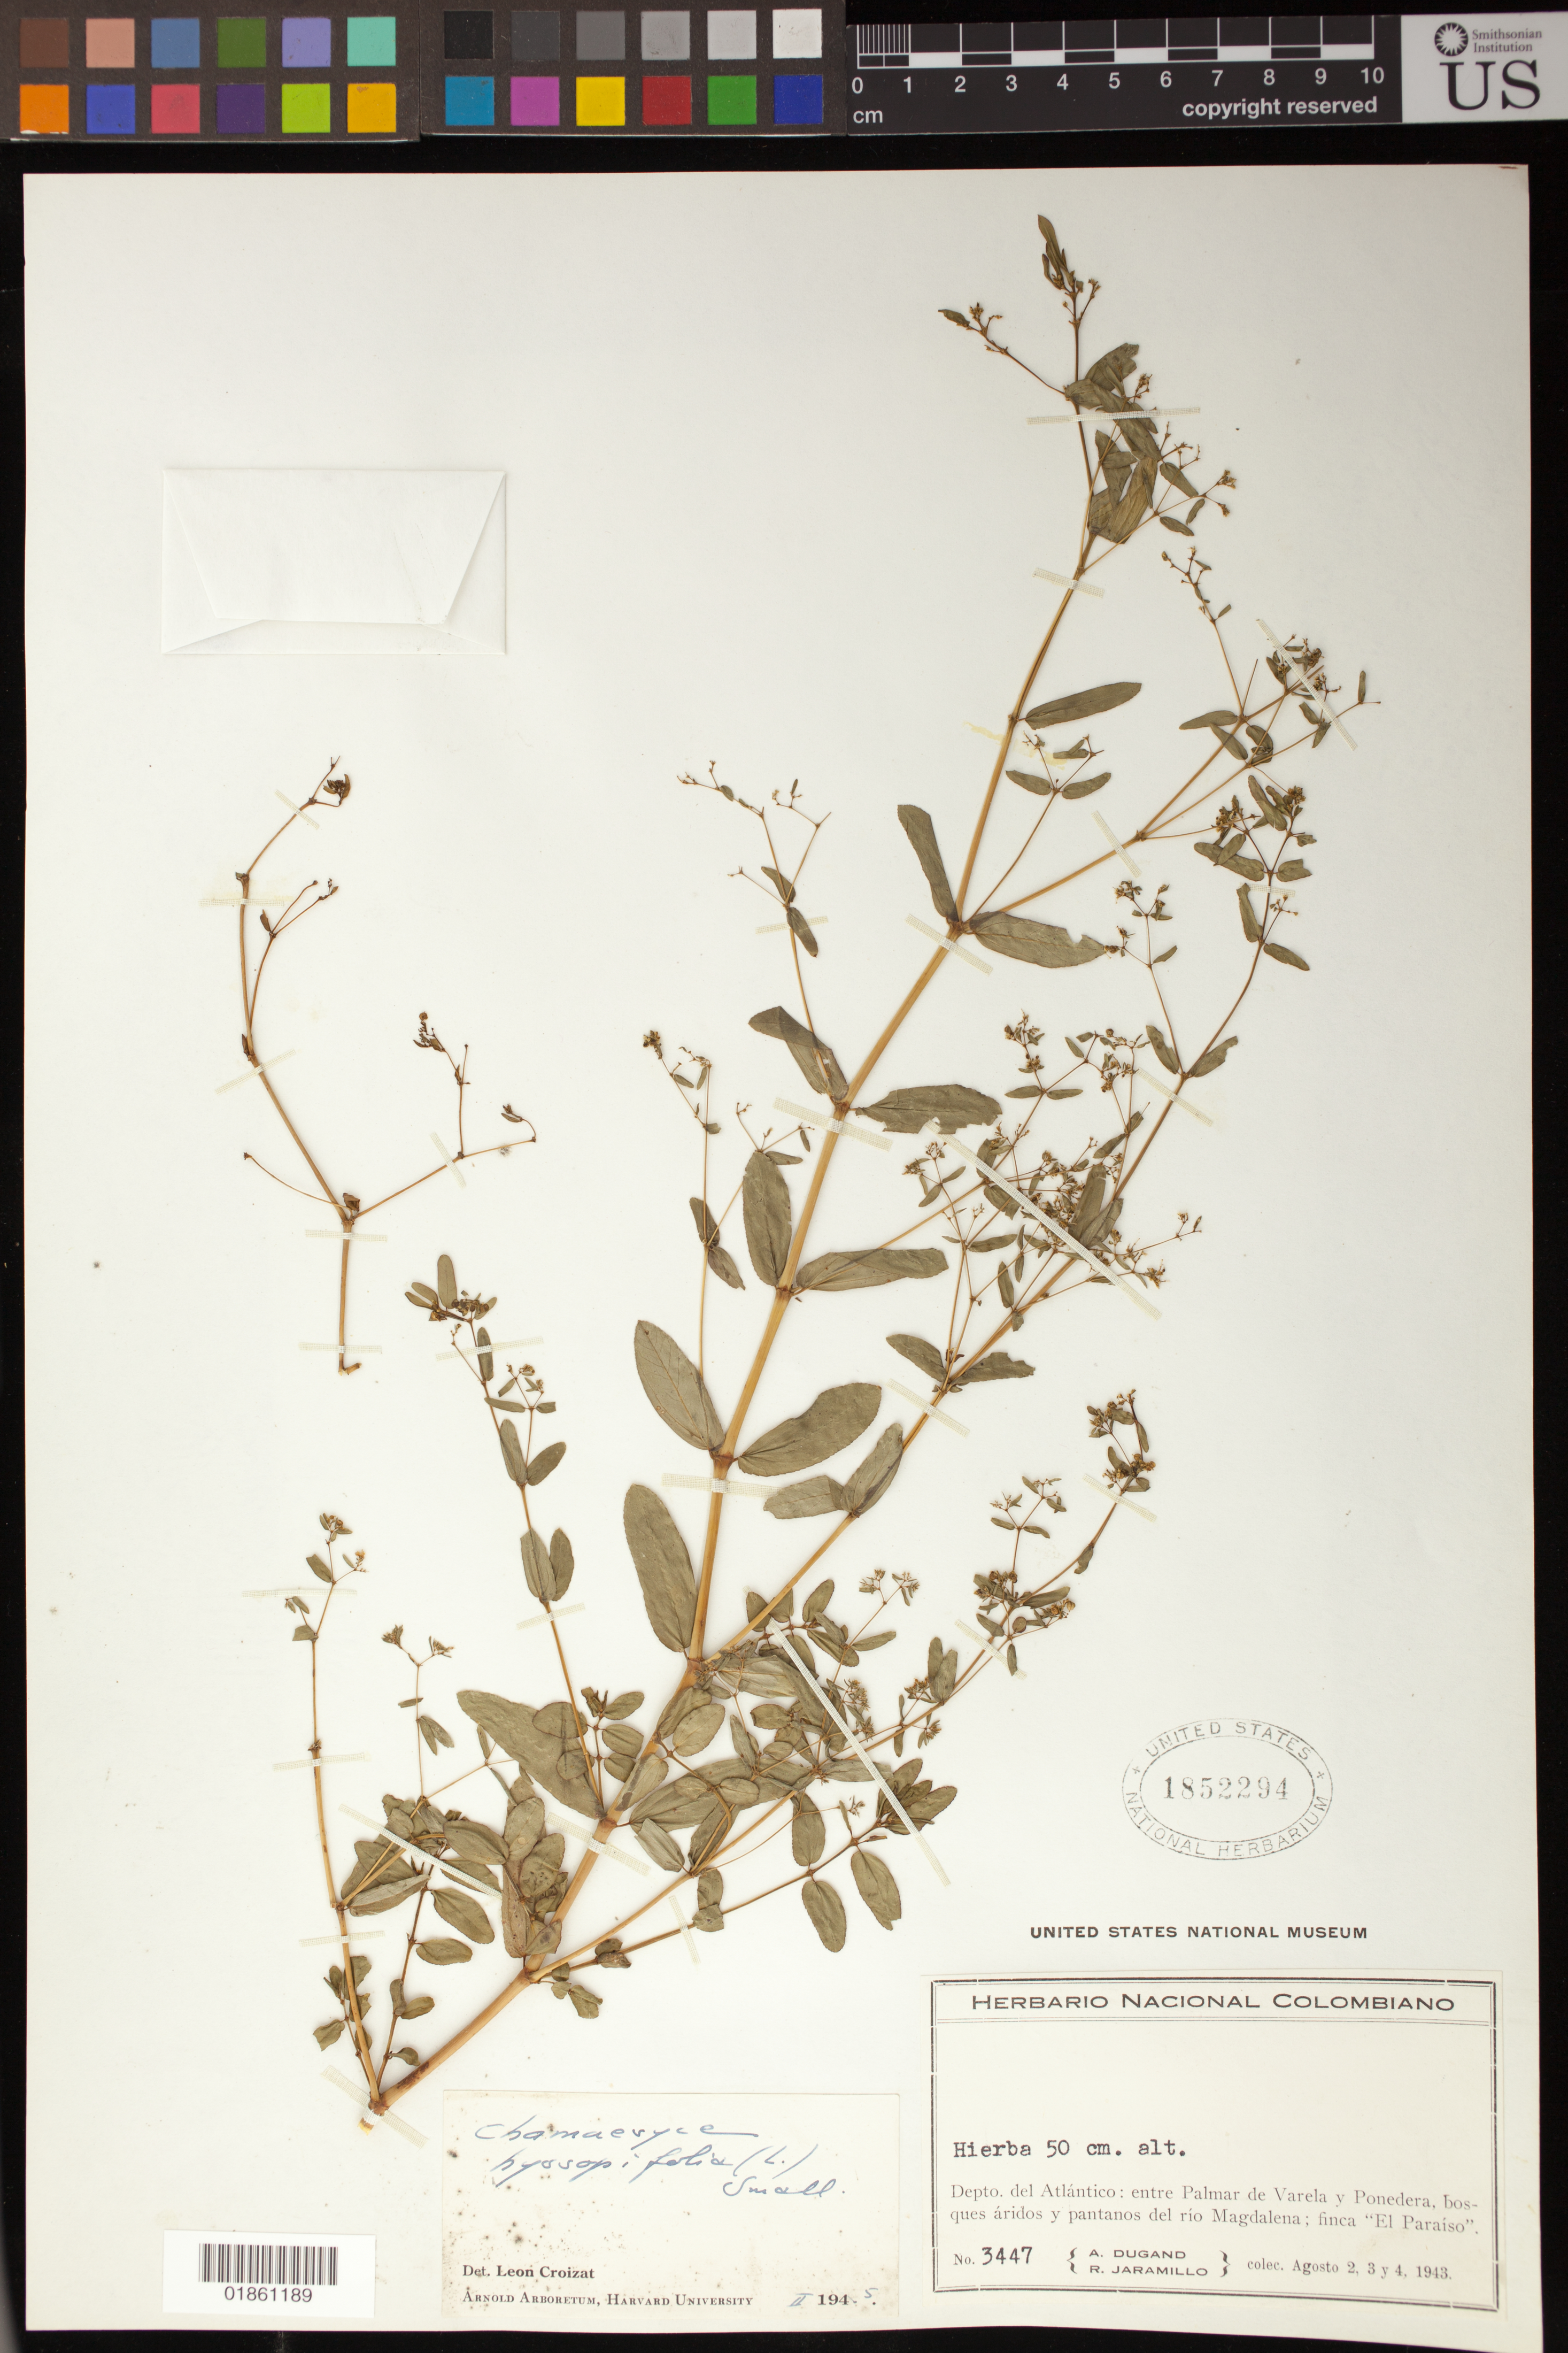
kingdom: Plantae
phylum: Tracheophyta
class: Magnoliopsida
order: Malpighiales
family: Euphorbiaceae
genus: Euphorbia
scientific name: Euphorbia hyssopifolia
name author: L.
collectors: A. Dugand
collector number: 3447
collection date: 1943-08-02/1943-08-04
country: Colombia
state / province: Atlántico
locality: entre Palmar de Varela y Ponedera bosques aridos y pantanos del rio Magdalena; finca "El Paraiso"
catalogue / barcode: US 1852294